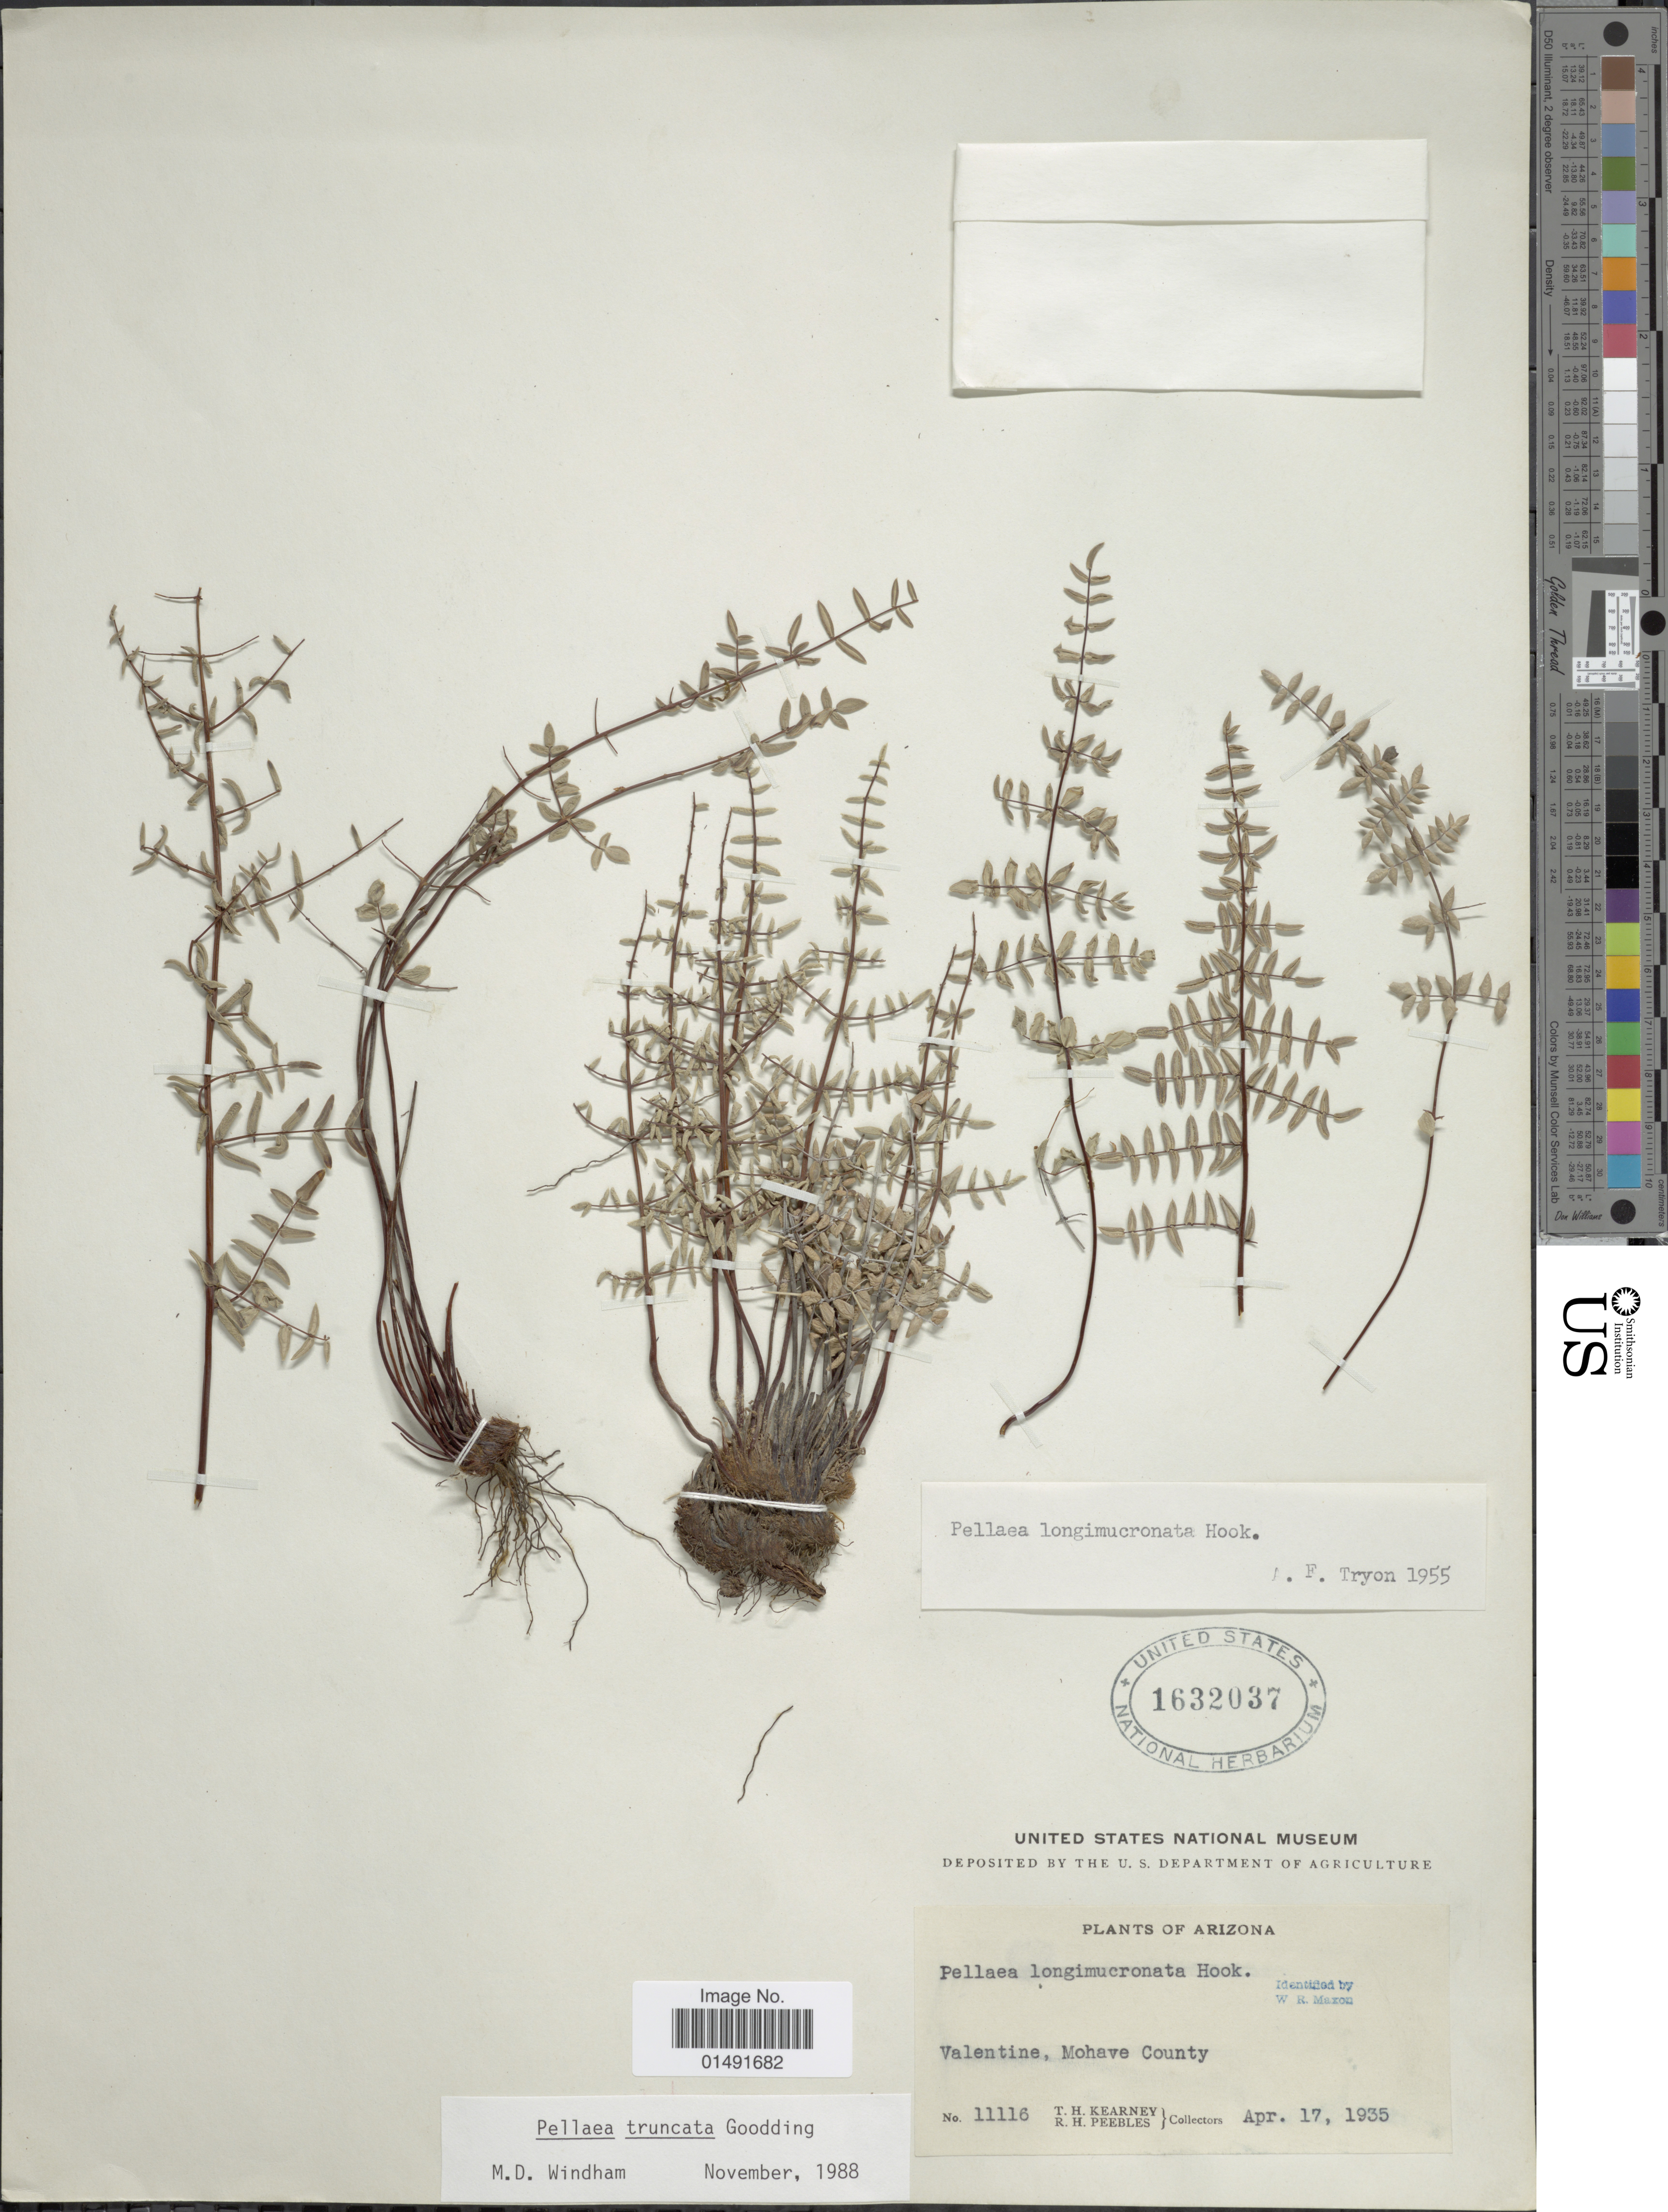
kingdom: Plantae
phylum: Tracheophyta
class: Polypodiopsida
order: Polypodiales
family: Pteridaceae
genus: Pellaea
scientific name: Pellaea truncata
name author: Goodd.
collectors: T. H. Kearney & R. H. Peebles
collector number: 11116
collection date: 1935-04-17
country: United States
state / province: Arizona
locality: Valentine, Mohave County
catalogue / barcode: US 1632037